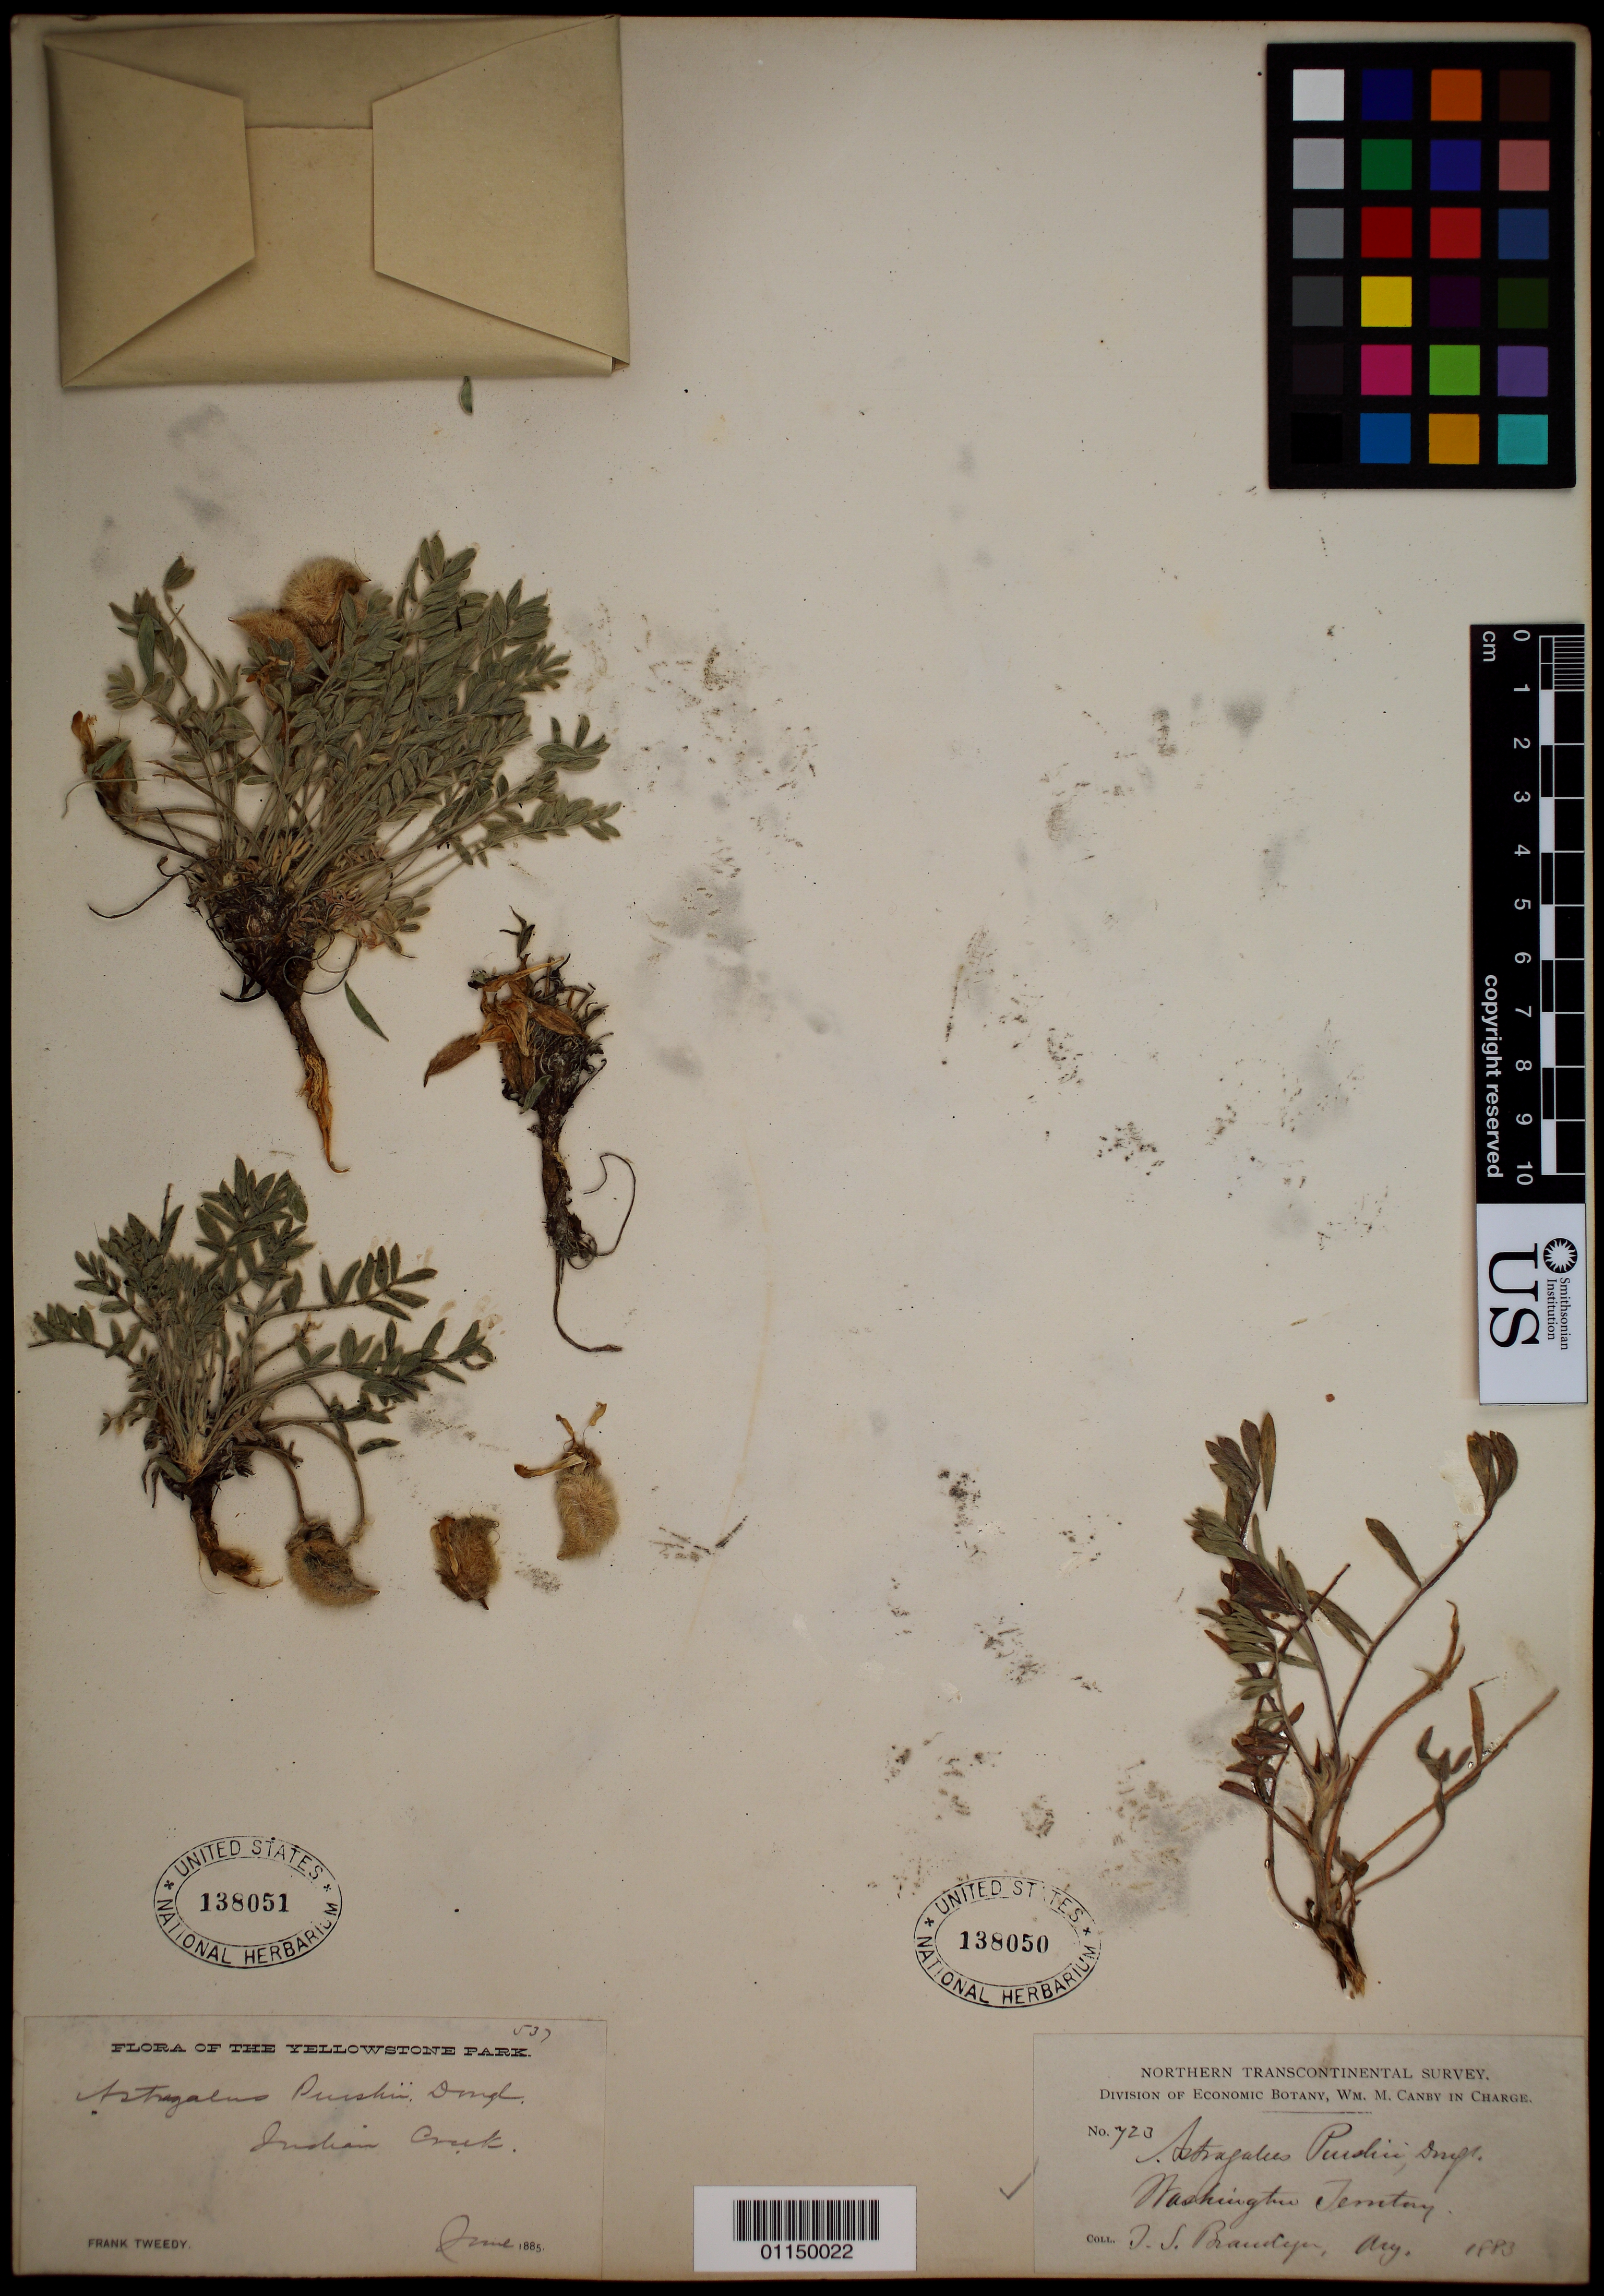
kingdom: Plantae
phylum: Tracheophyta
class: Magnoliopsida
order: Fabales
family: Fabaceae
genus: Astragalus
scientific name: Astragalus purshii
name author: Douglas ex Hook.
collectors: J. S. Brandegee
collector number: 723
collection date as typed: Aug. 1883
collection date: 1883-08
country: United States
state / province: Washington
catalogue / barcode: US 138050